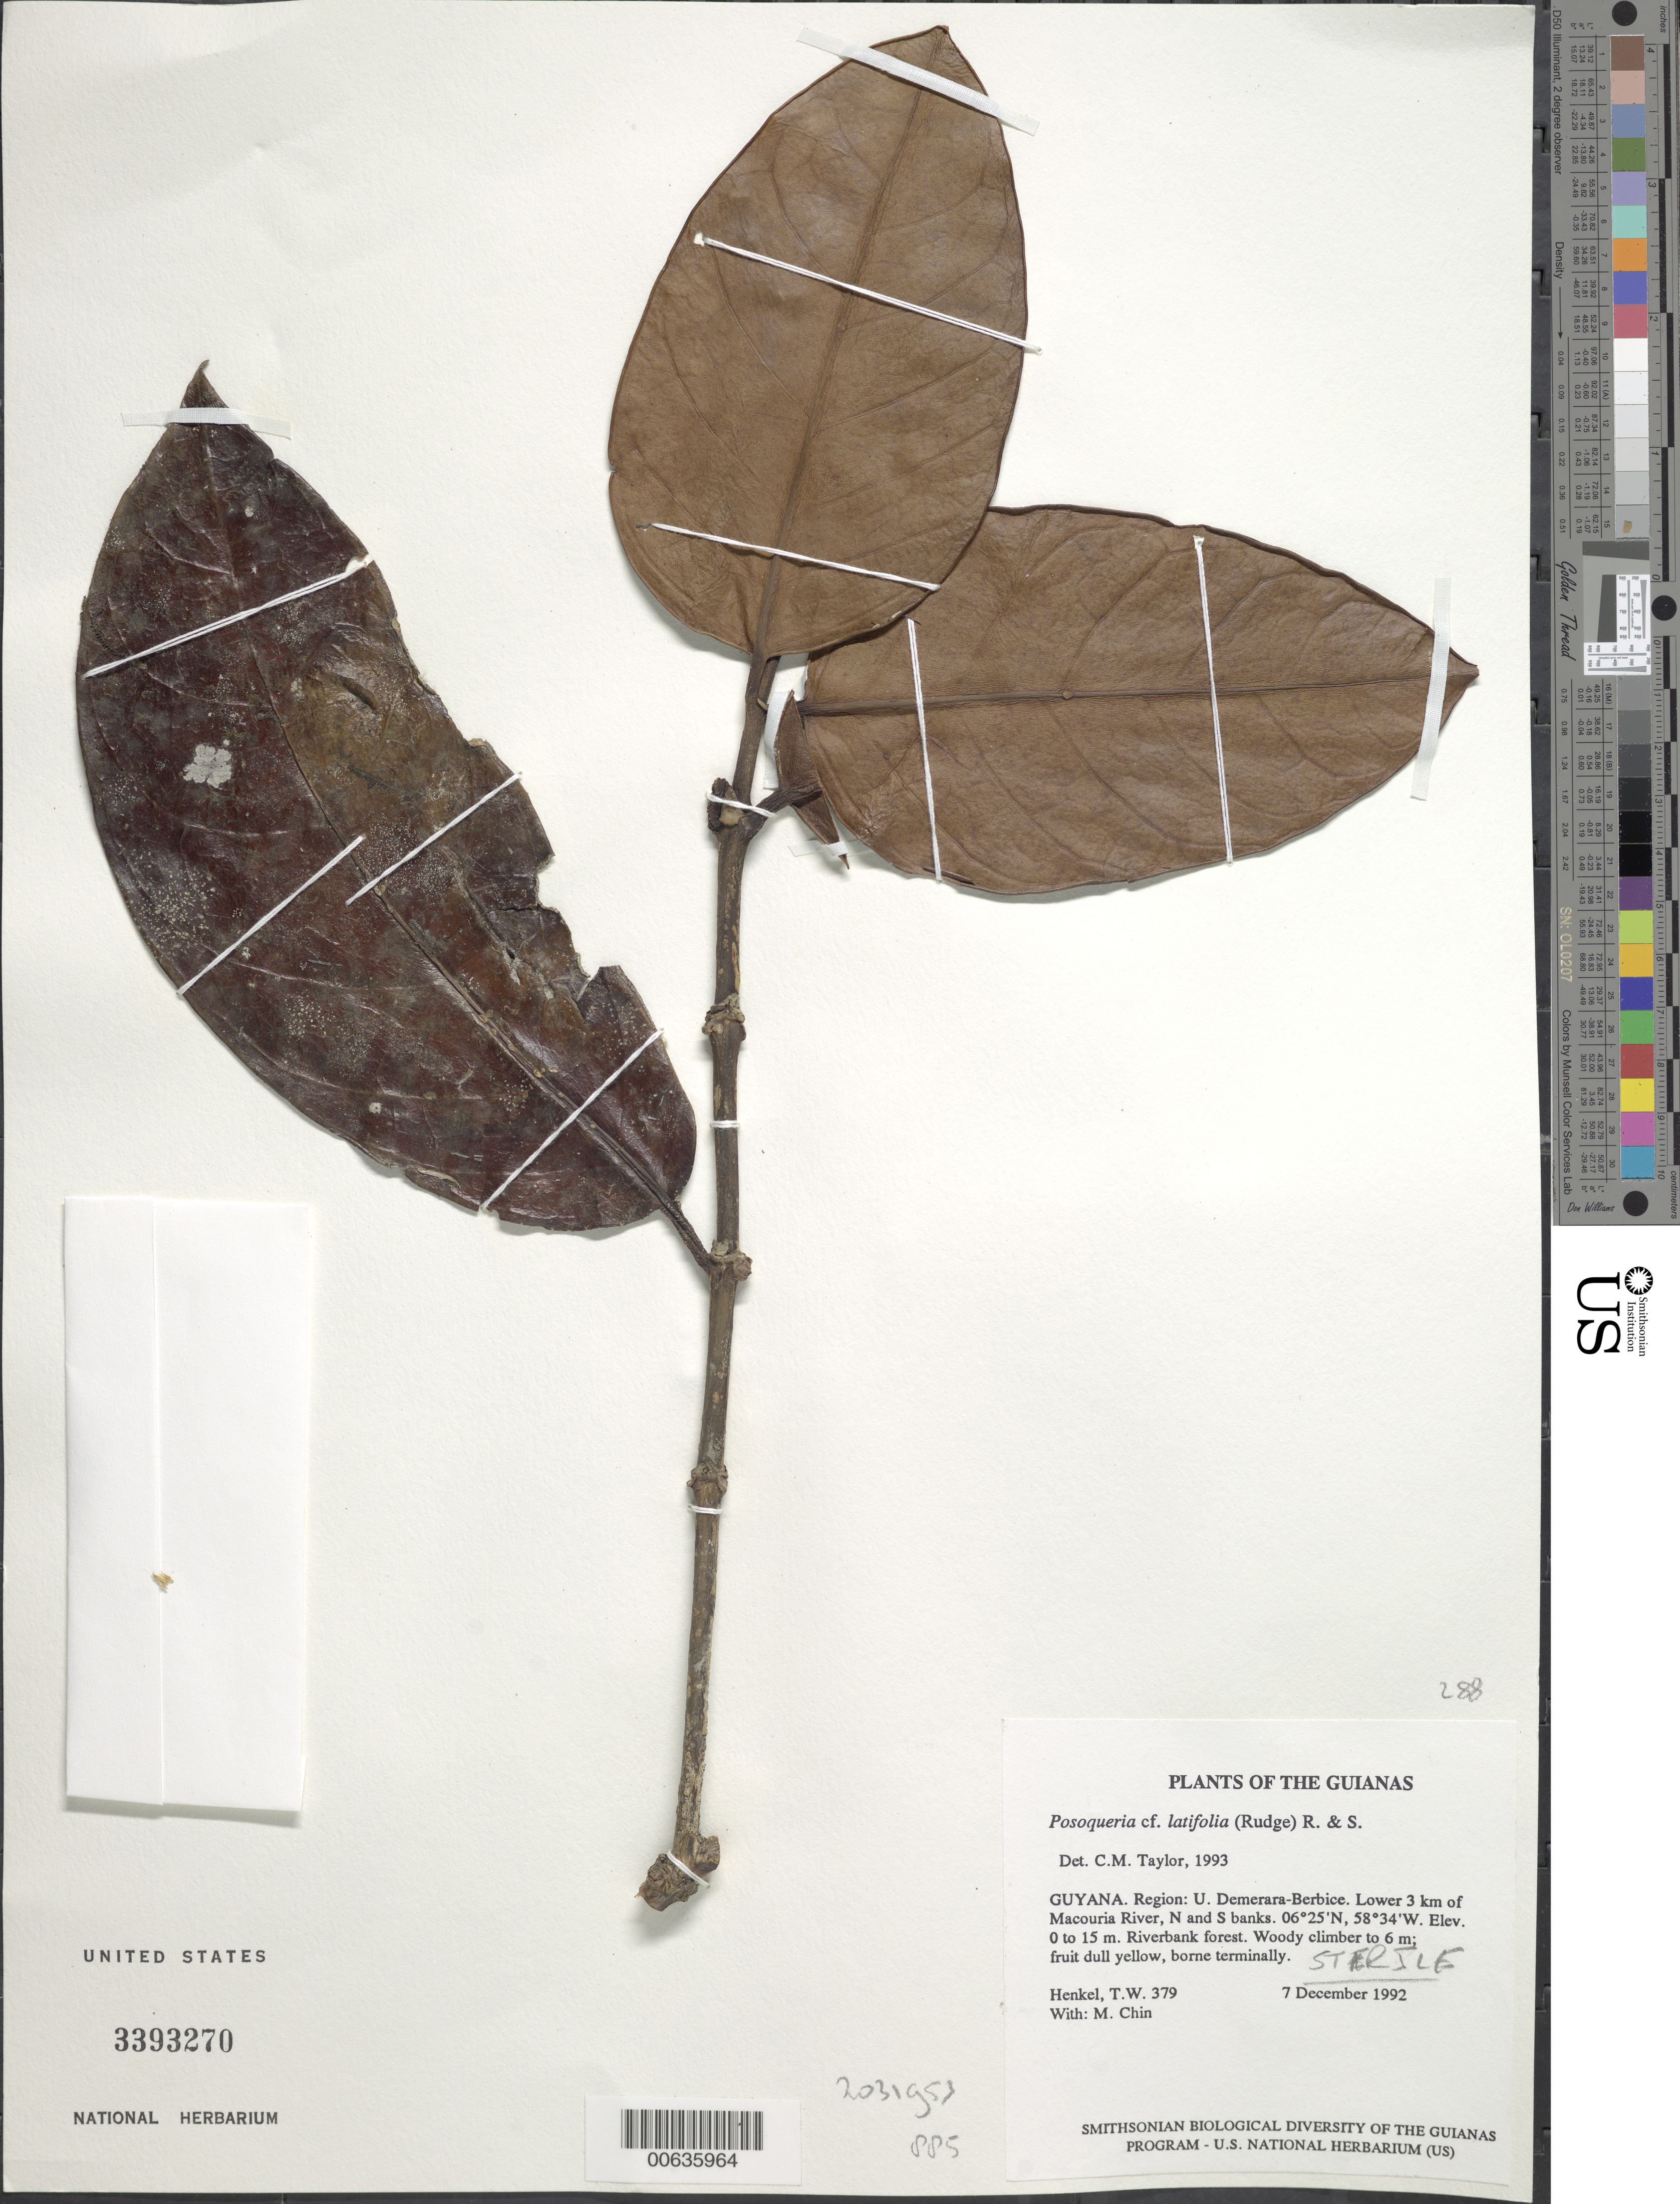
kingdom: Plantae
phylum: Tracheophyta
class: Magnoliopsida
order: Gentianales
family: Rubiaceae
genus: Posoqueria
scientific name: Posoqueria latifolia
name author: (Rudge) Roem. & Schult.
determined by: Taylor, Charlotte M.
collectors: T. Henkel & M. Chin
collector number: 379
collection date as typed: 7 December 1992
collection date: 1992-12-07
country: Guyana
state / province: U. Demerara-Berbice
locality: Lower 3 km of Macouria River, N and S banks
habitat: Riverbank forest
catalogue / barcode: US 3393270